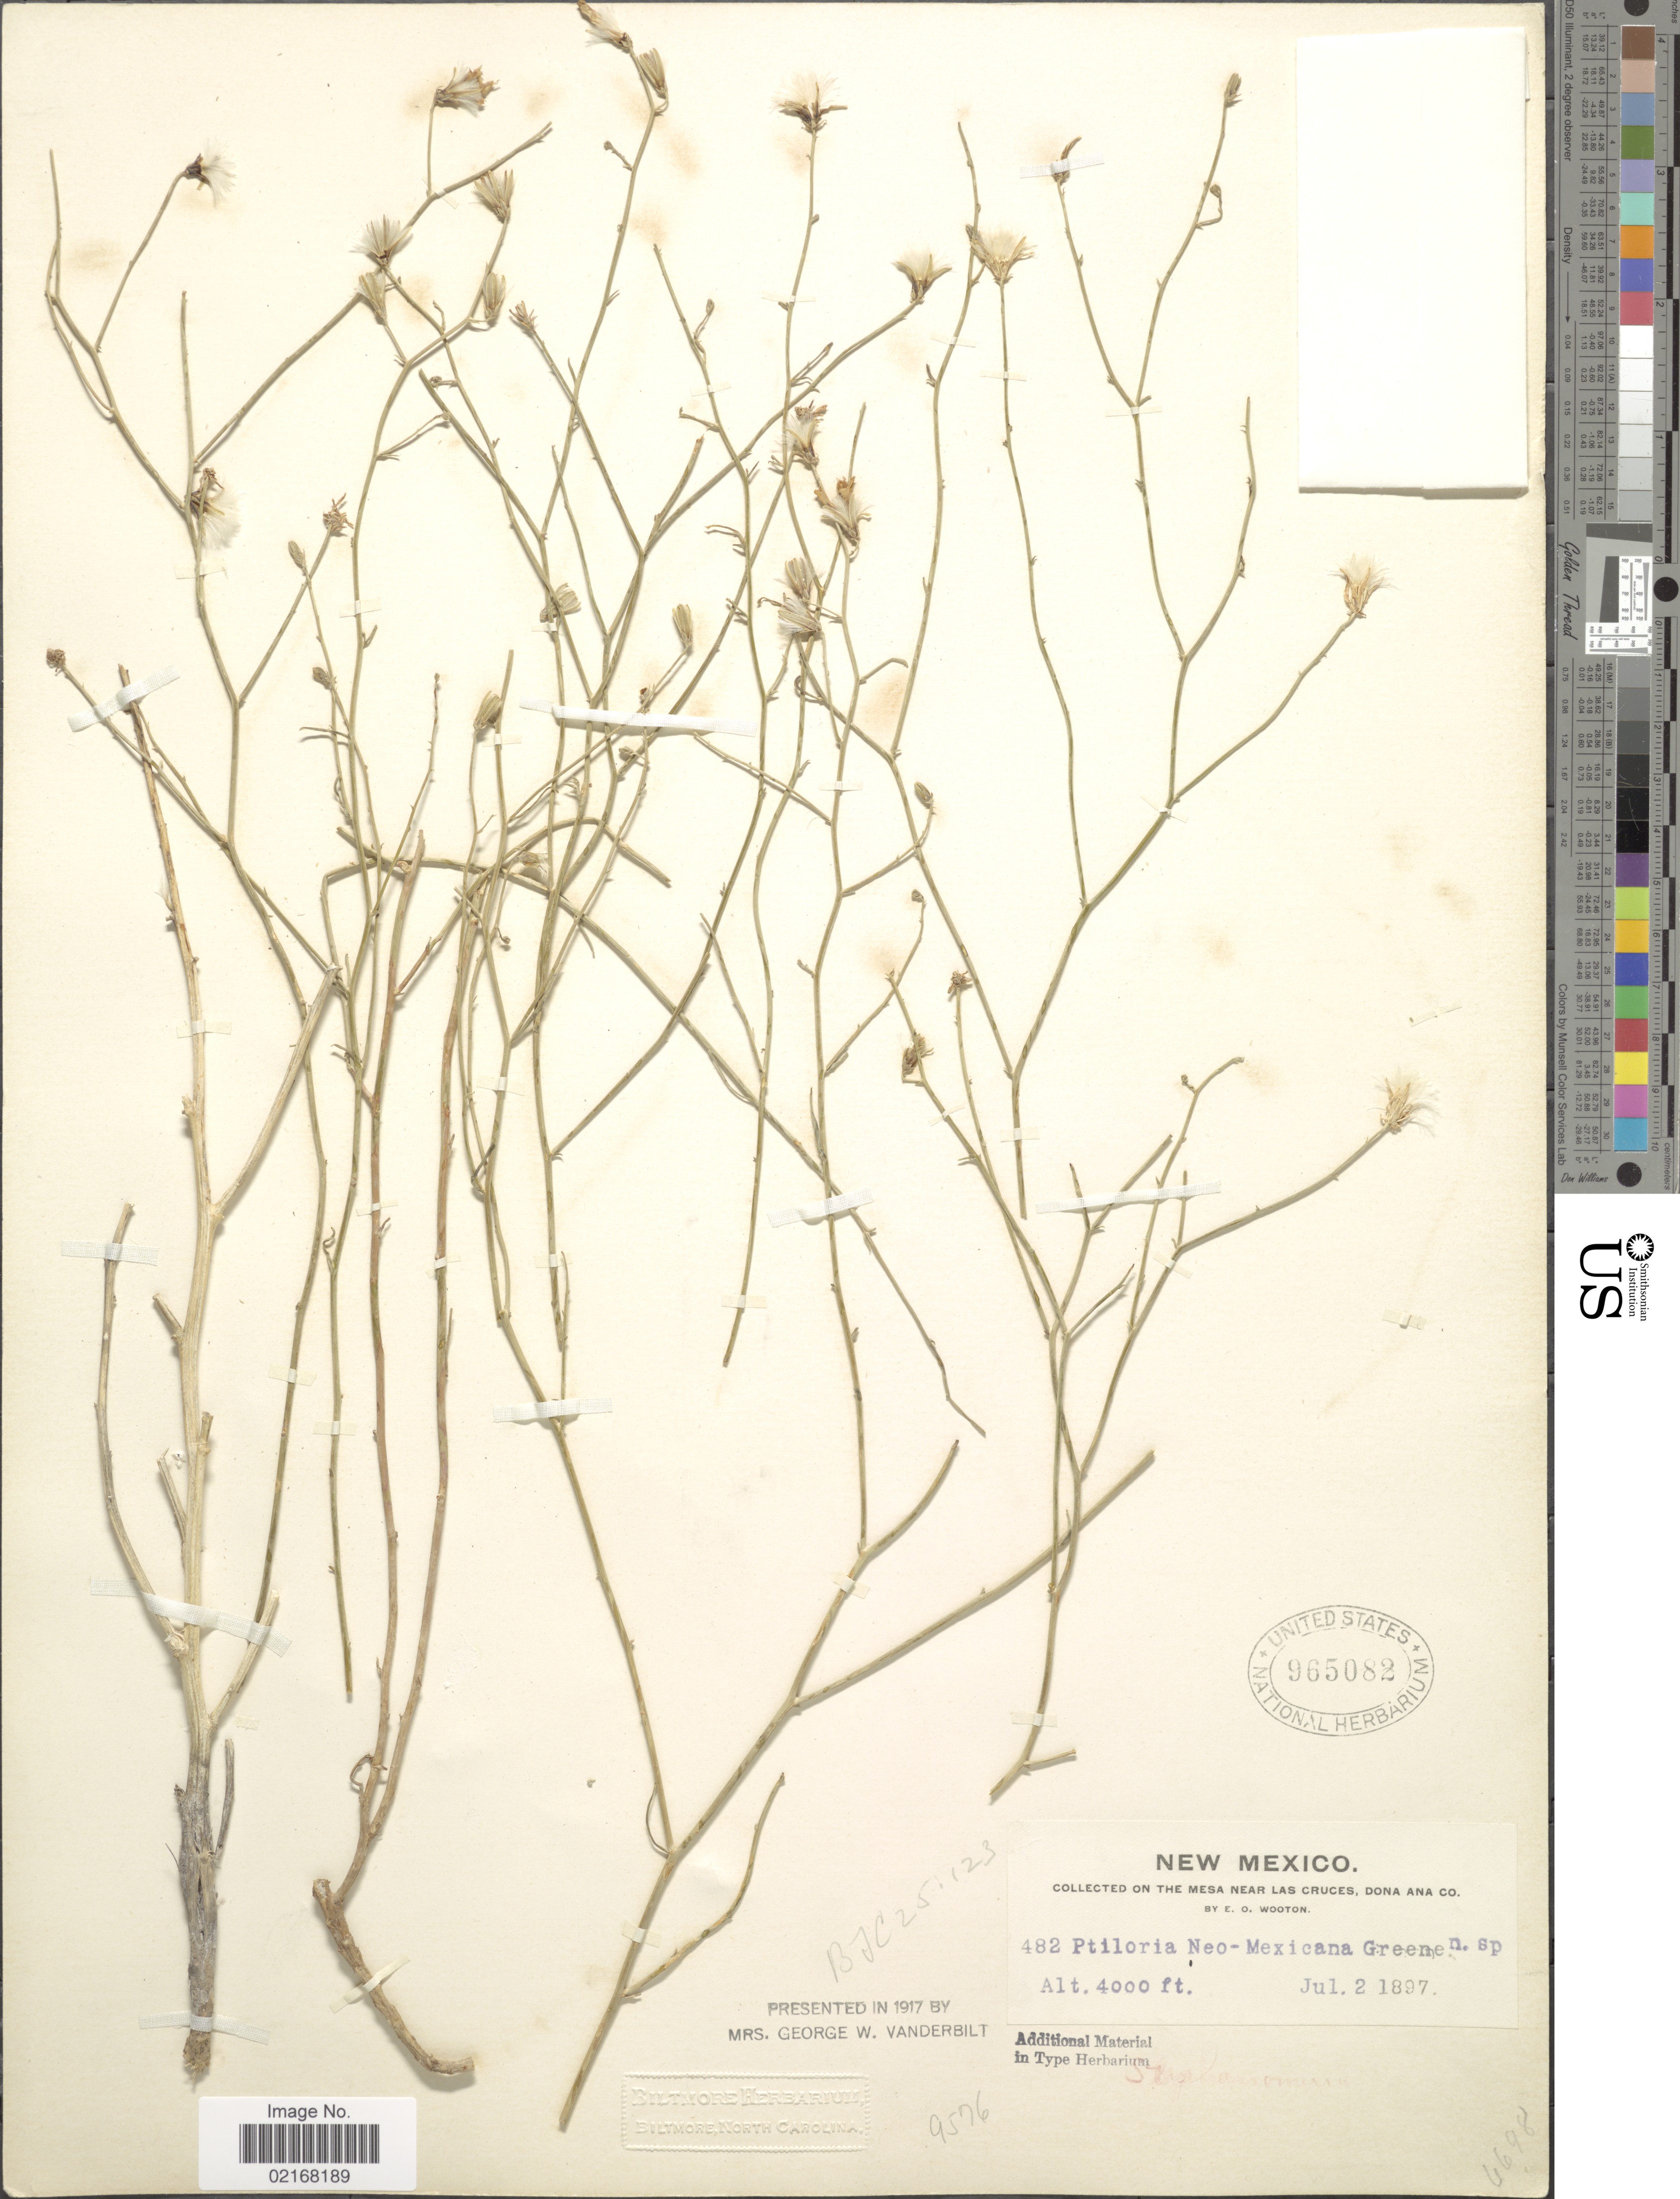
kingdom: Plantae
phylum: Tracheophyta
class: Magnoliopsida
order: Asterales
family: Asteraceae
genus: Stephanomeria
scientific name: Stephanomeria tenuifolia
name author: (Torr.) H.M. Hall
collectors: E. O. Wooton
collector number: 482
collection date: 1897-07-02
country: United States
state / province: New Mexico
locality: On the Mesa near Las Cruces, Dona Ana Co.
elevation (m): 1219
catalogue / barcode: US 965082